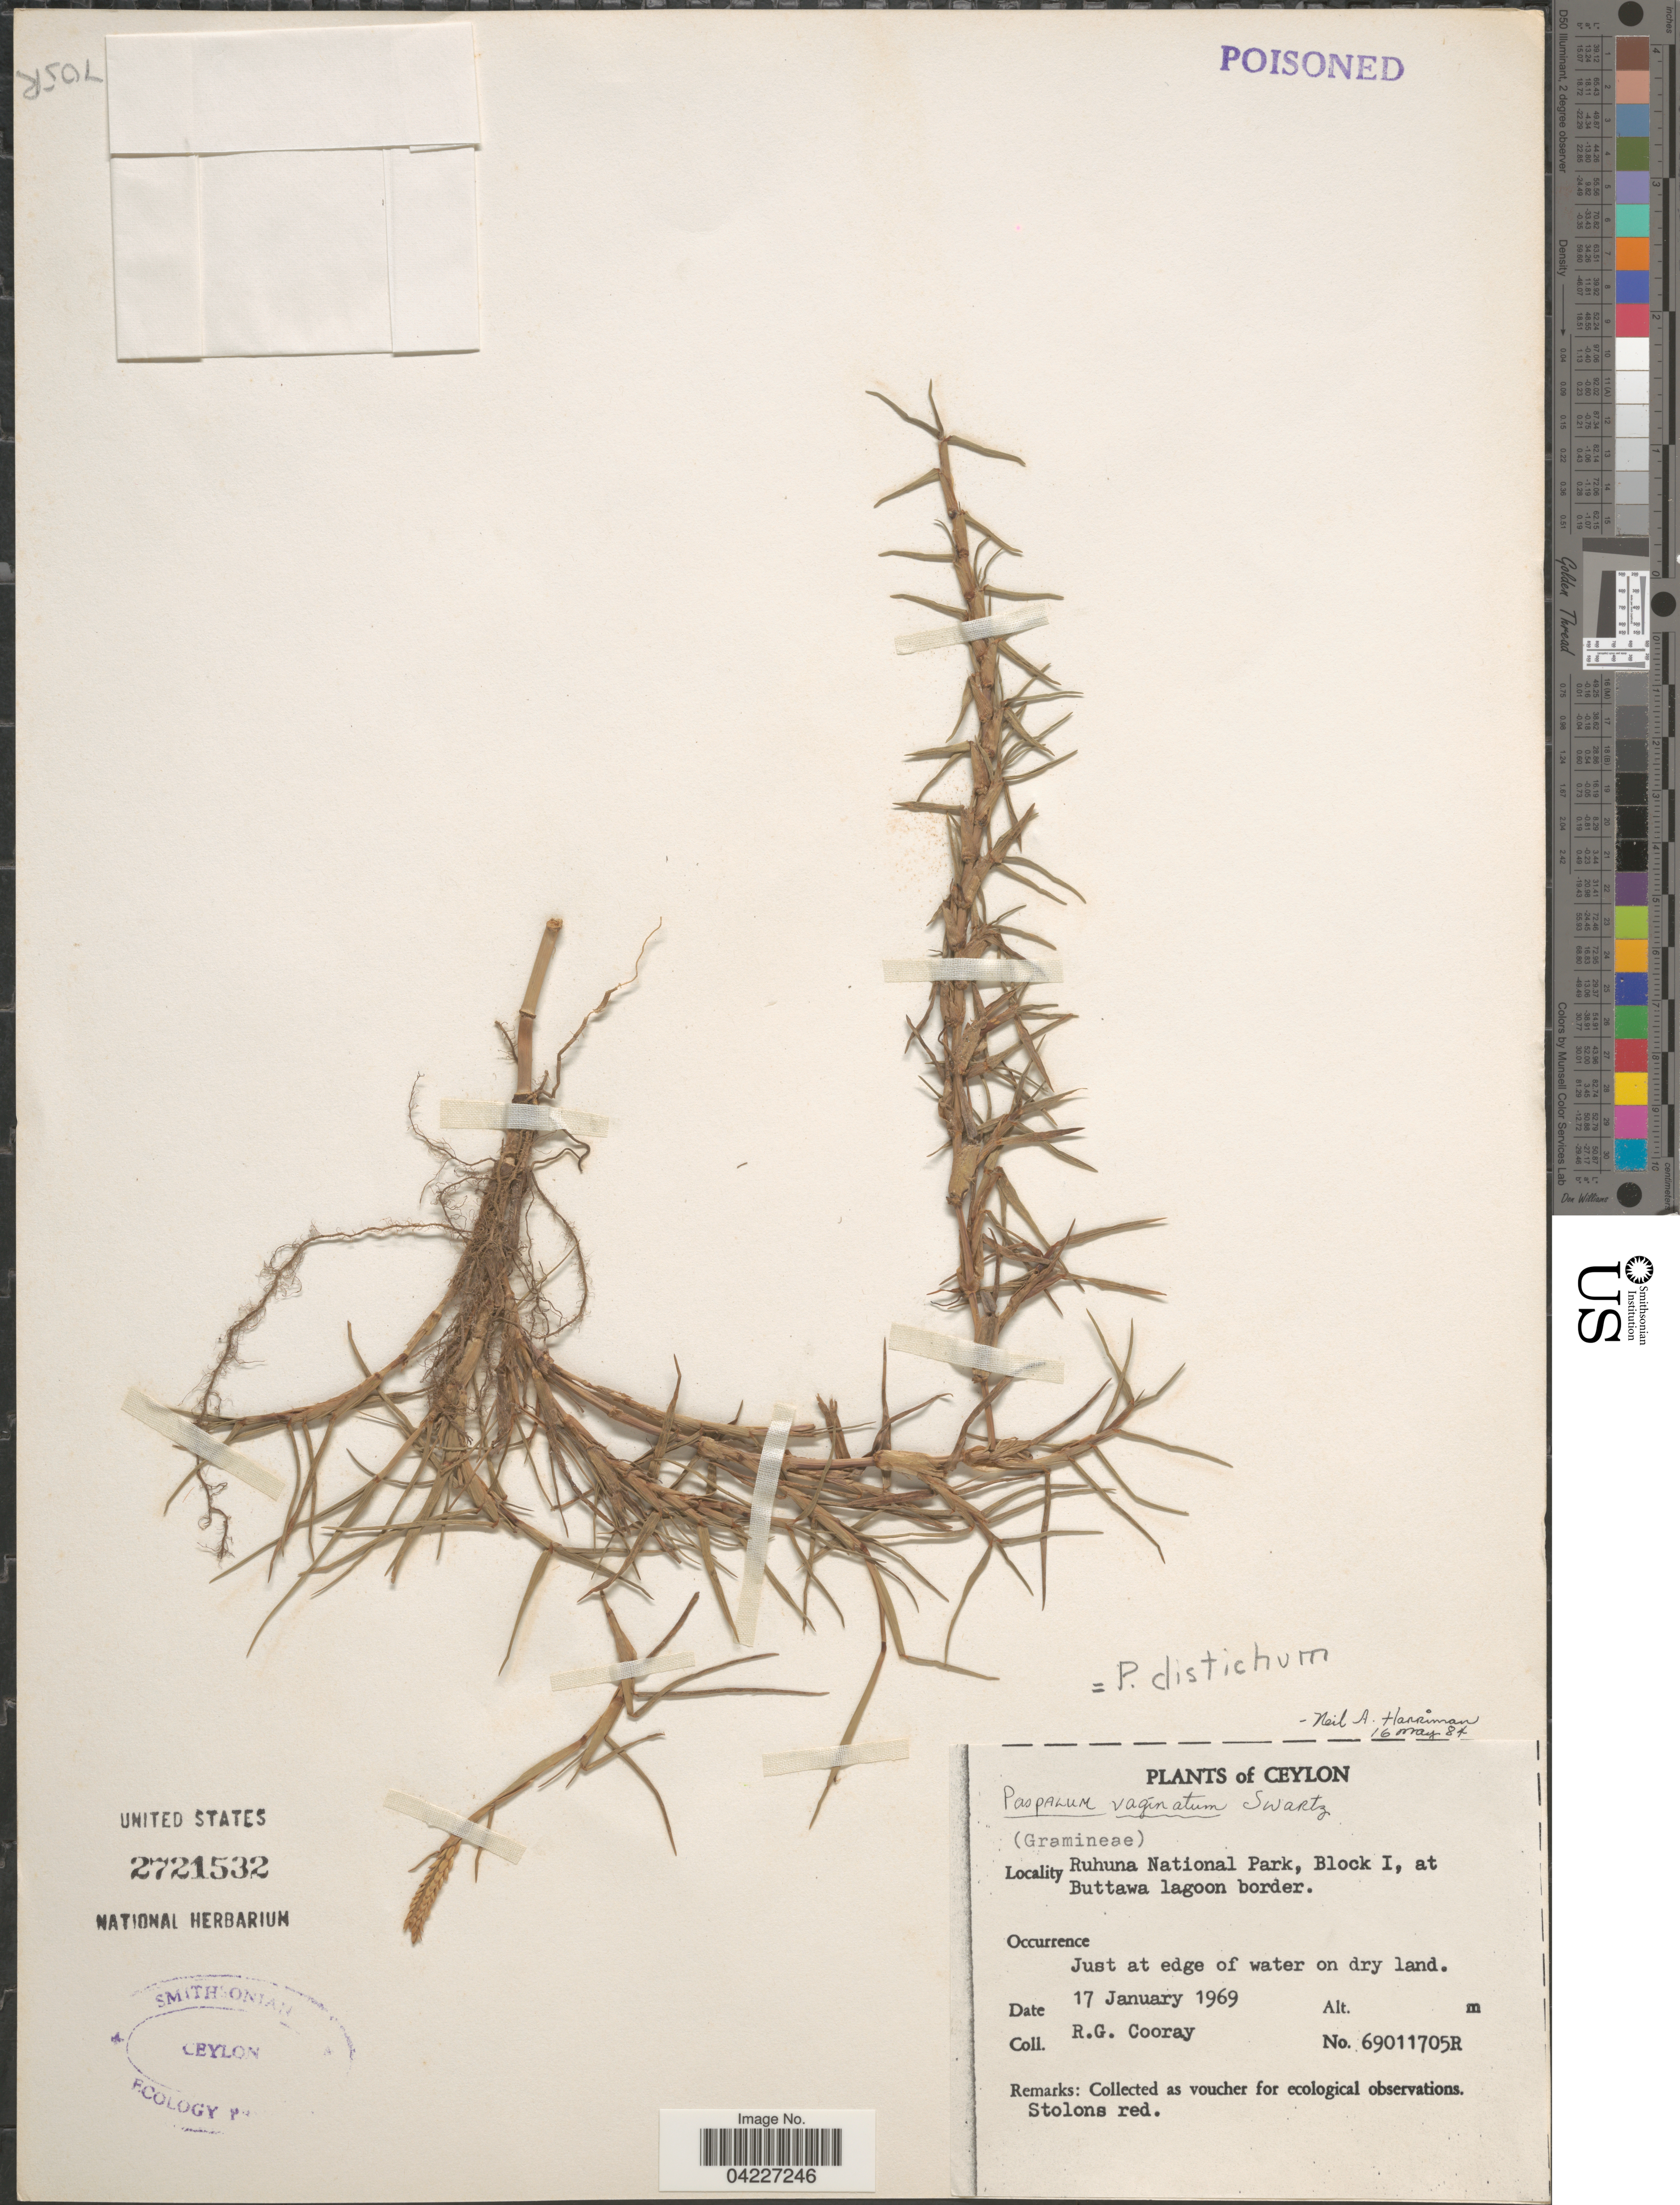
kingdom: Plantae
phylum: Tracheophyta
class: Liliopsida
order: Poales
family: Poaceae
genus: Paspalum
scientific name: Paspalum distichum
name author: L.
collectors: R. Cooray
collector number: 69011705R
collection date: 1969-01-17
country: Sri Lanka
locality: Ceylon. Tuhuna National Park, Block I, at Buttawa lagoon border. Just at edge of water on dry land.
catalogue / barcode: US 2721532